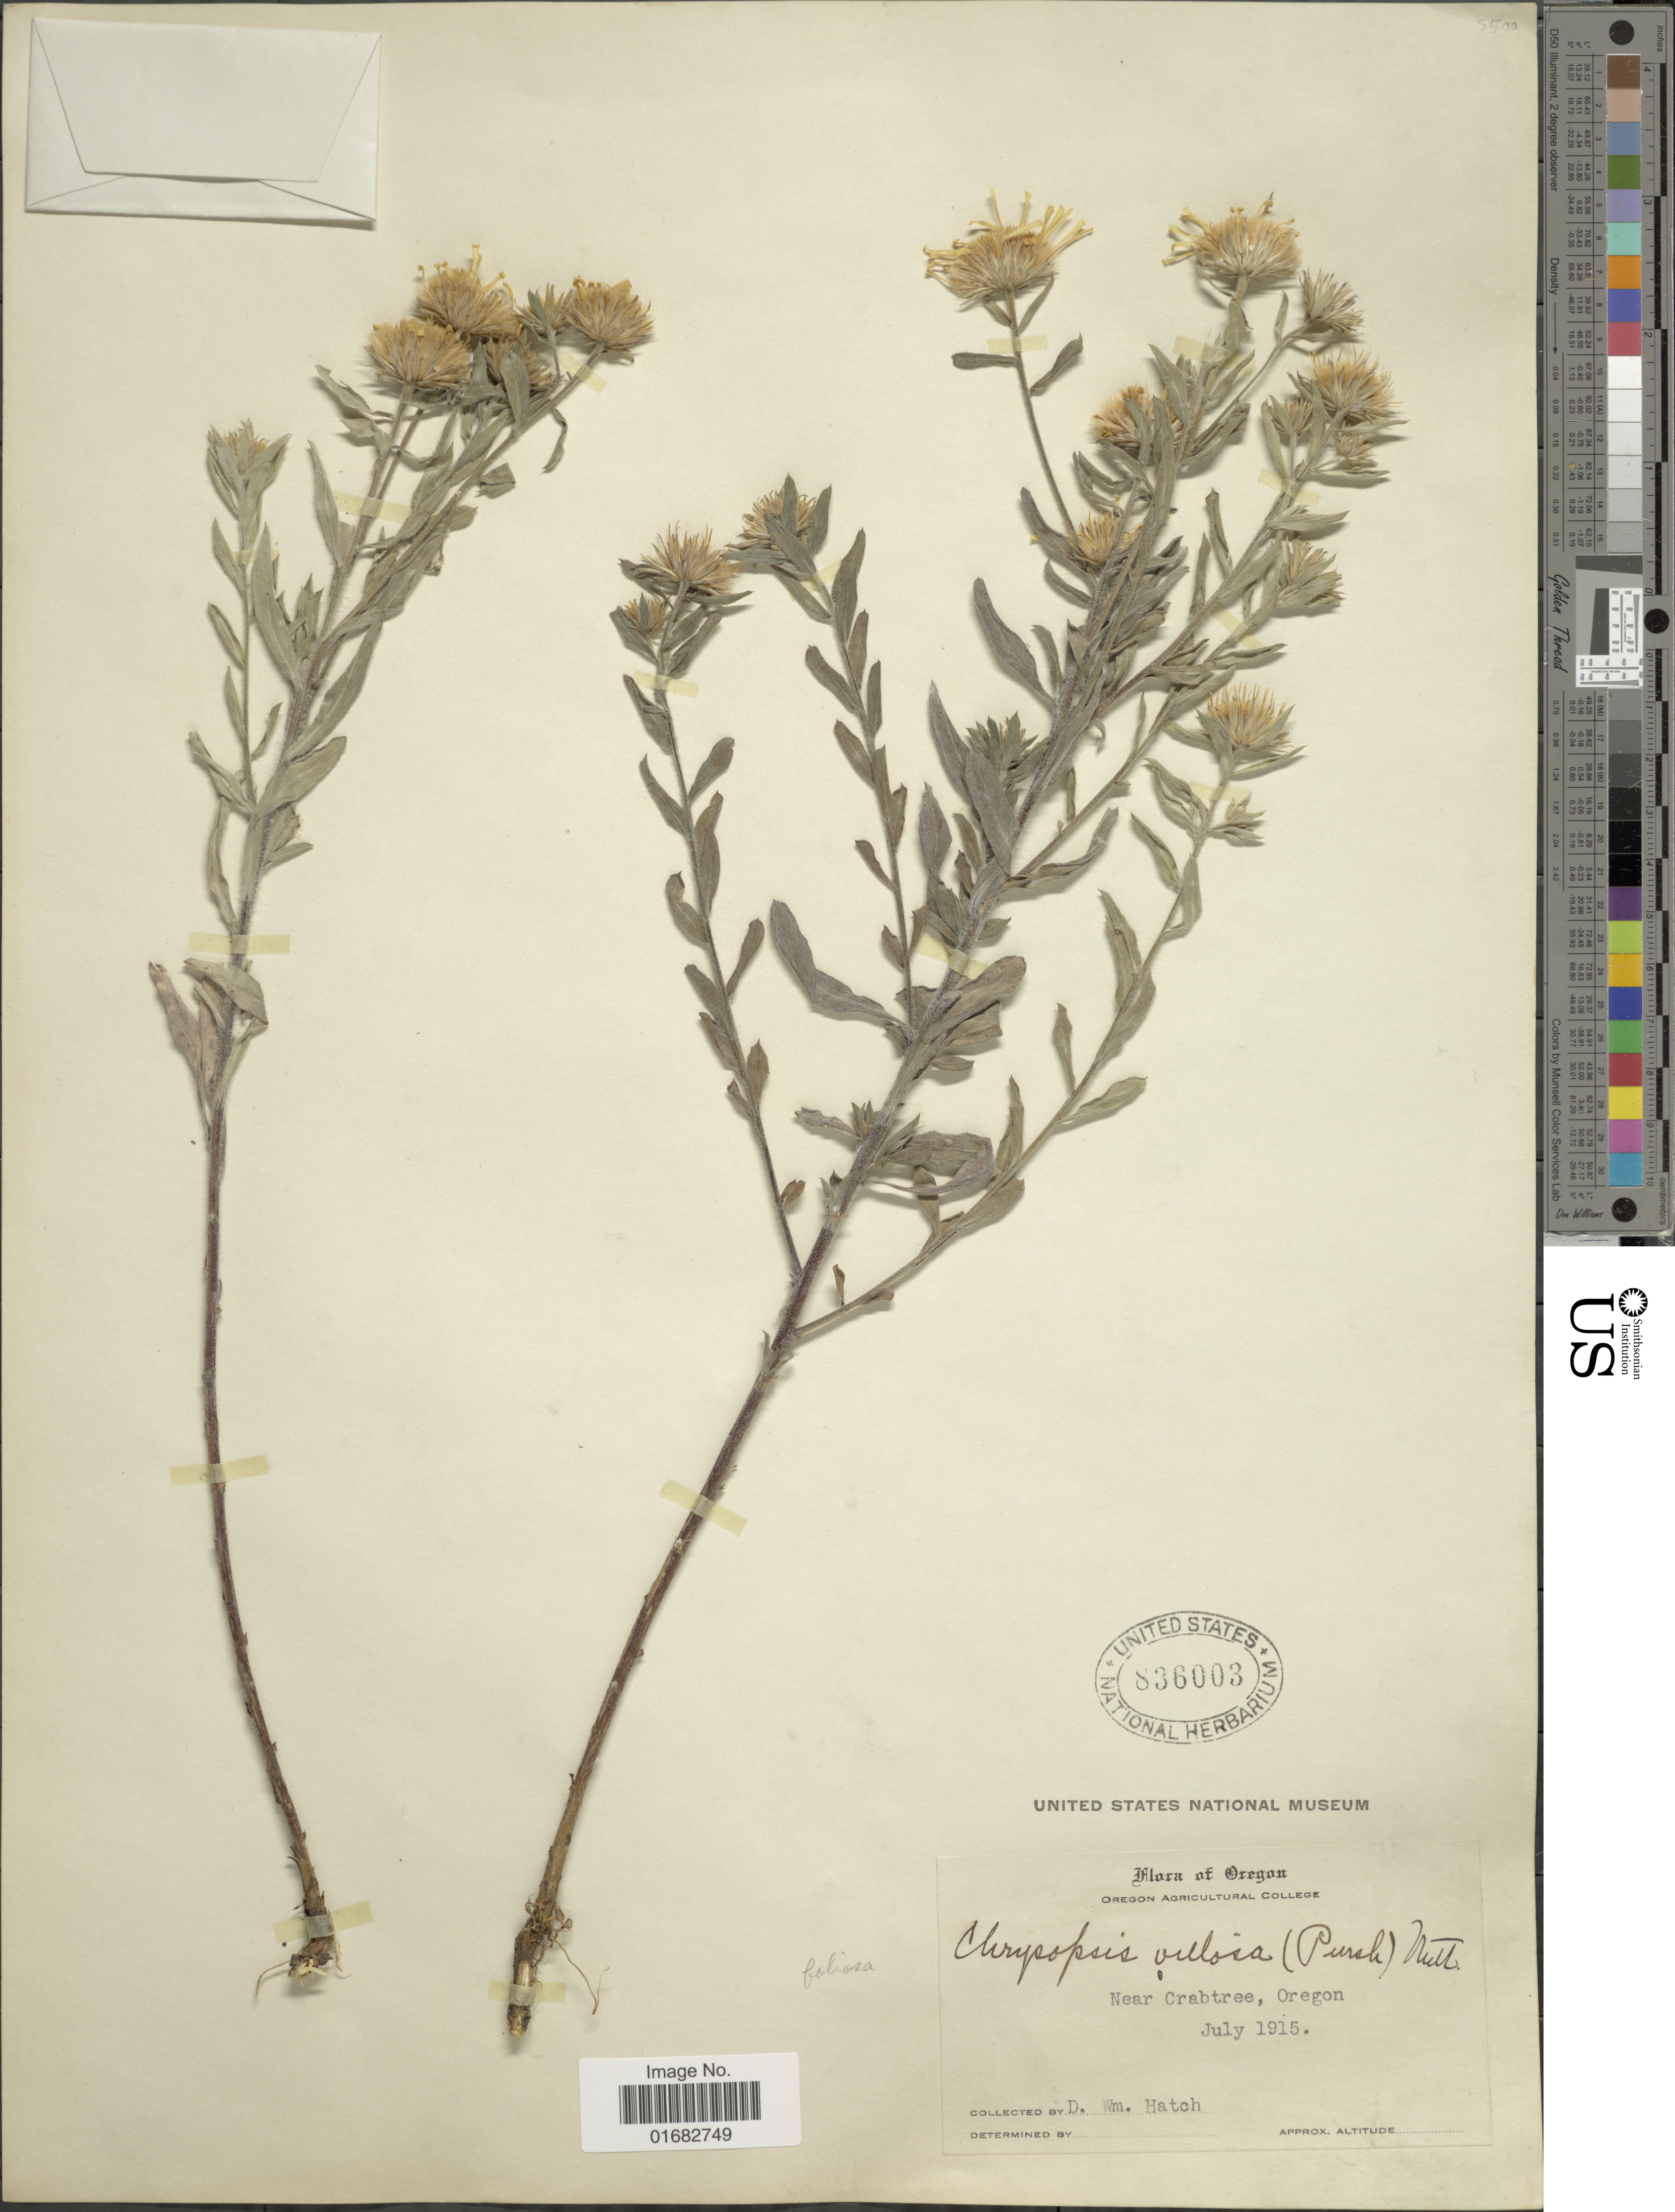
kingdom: Plantae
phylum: Tracheophyta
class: Magnoliopsida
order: Asterales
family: Asteraceae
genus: Heterotheca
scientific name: Heterotheca villosa var. foliosa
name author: (Nutt.) V.L. Harms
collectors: D. Hatch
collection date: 1915-07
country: United States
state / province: Oregon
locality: Near Crabtree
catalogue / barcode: US 836003